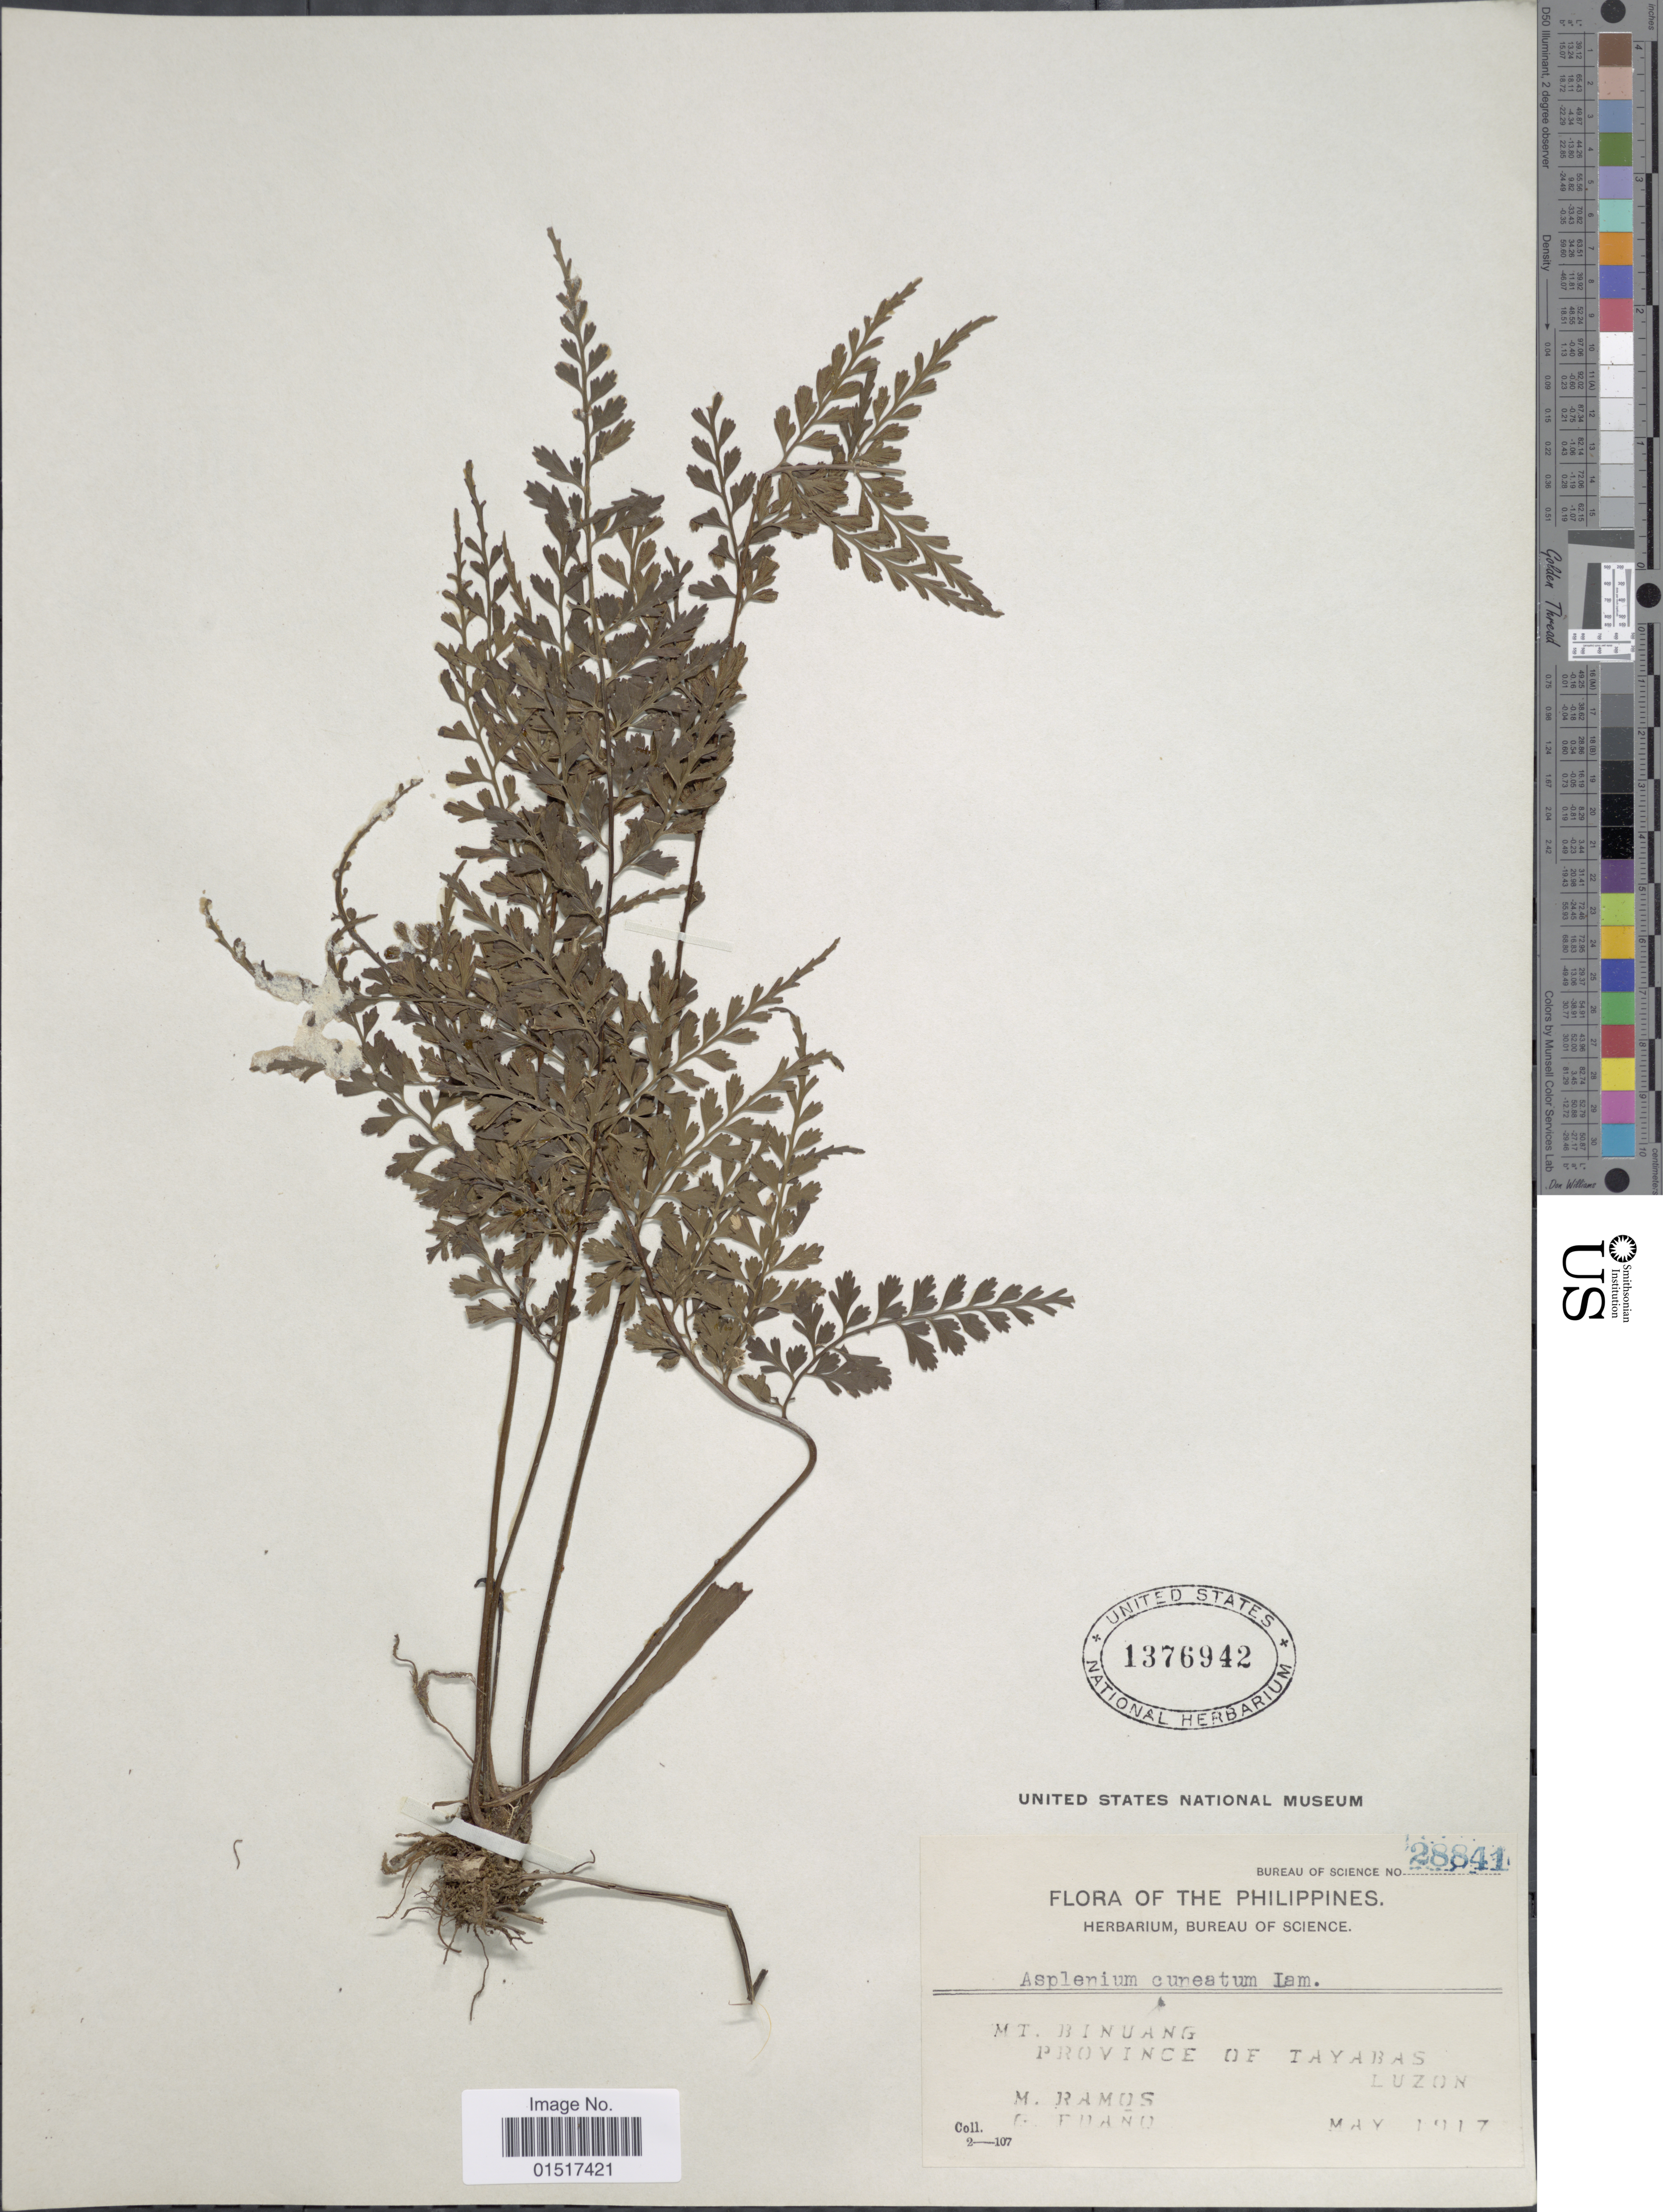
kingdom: Plantae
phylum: Tracheophyta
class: Polypodiopsida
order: Polypodiales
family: Aspleniaceae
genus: Asplenium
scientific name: Asplenium sp.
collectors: M. Ramos & G. Edaño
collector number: Bureau of Science 28841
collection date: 1917-05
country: Philippines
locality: Mt. Binuang. Province of Tayabas. Luzon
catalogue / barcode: US 1376942